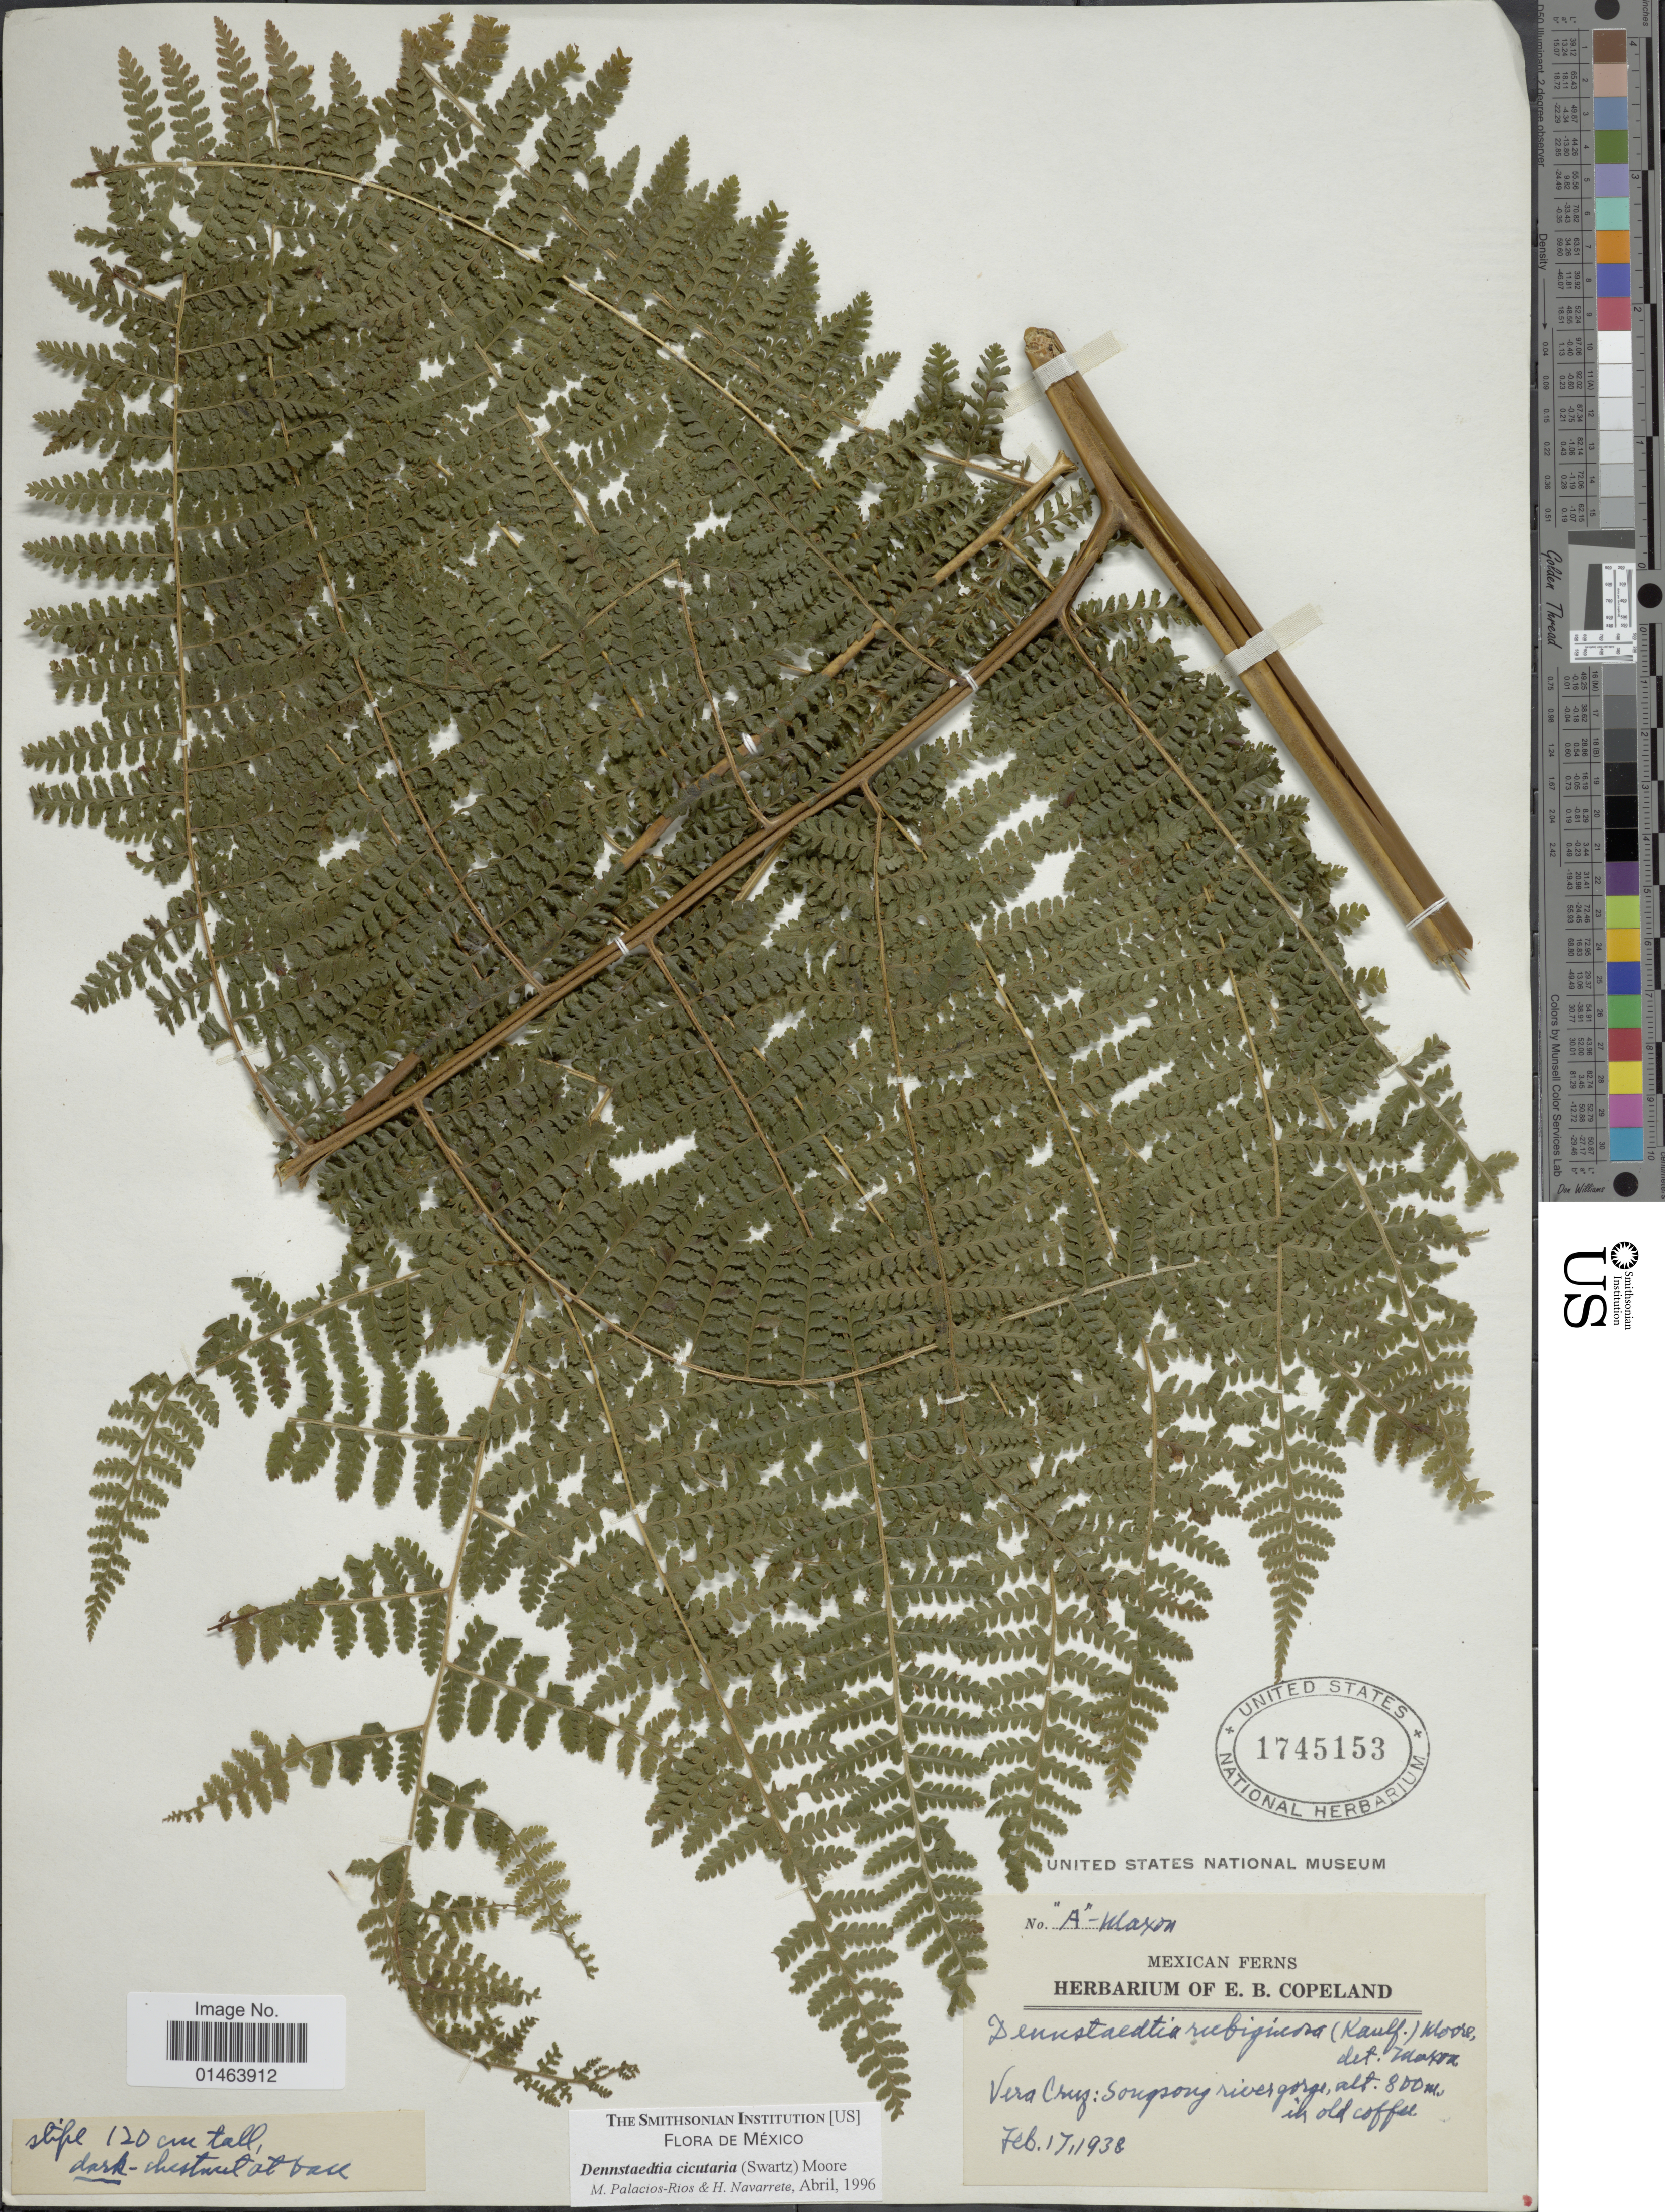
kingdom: Plantae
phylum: Tracheophyta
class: Polypodiopsida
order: Polypodiales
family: Dennstaedtiaceae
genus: Dennstaedtia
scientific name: Dennstaedtia cicutaria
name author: (Sw.) T. Moore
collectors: ex herb. E. B. Copeland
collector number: A - Maxon?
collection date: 1938-02-17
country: Mexico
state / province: Veracruz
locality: Mexico, Vera Cruz, Sougsong river gorge. [interpreted]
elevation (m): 800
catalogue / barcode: US 1745153